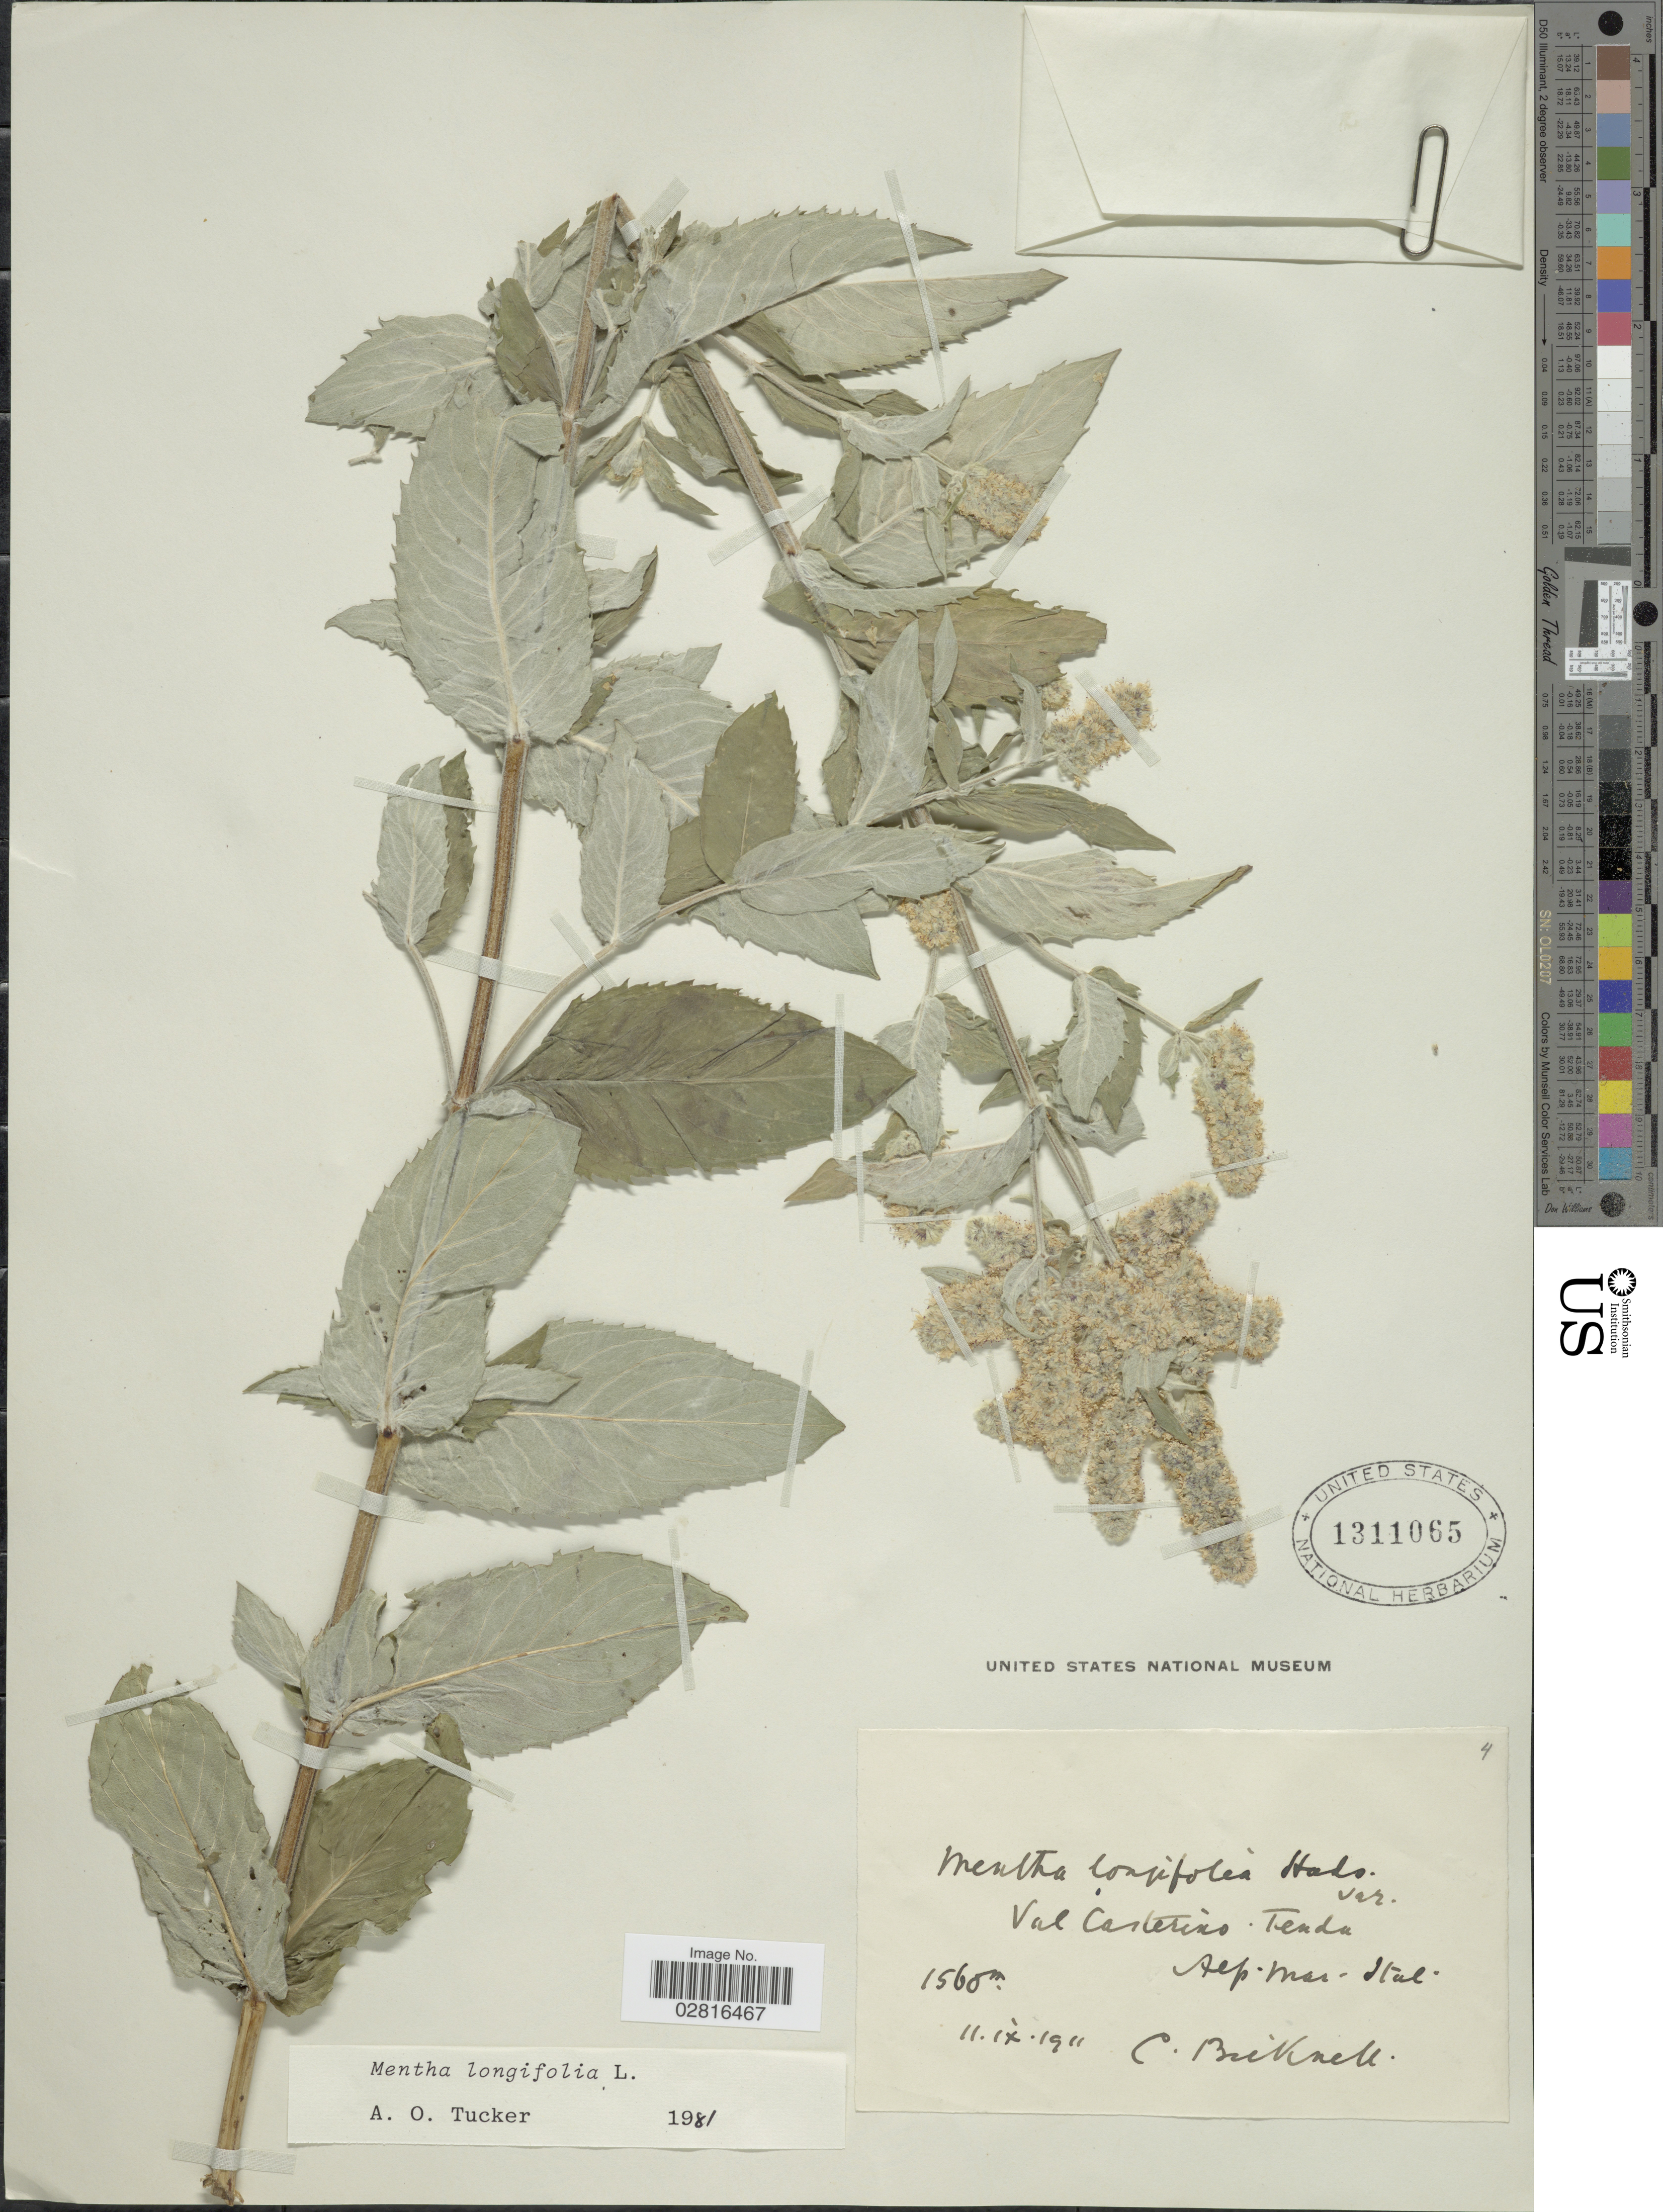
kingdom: Plantae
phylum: Tracheophyta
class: Magnoliopsida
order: Lamiales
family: Lamiaceae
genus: Mentha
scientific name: Mentha longifolia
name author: (L.) L.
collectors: C. Bicknell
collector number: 4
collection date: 1911-09-11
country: Italy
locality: Alp. mar. [interpreted]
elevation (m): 1560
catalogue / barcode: US 1311065